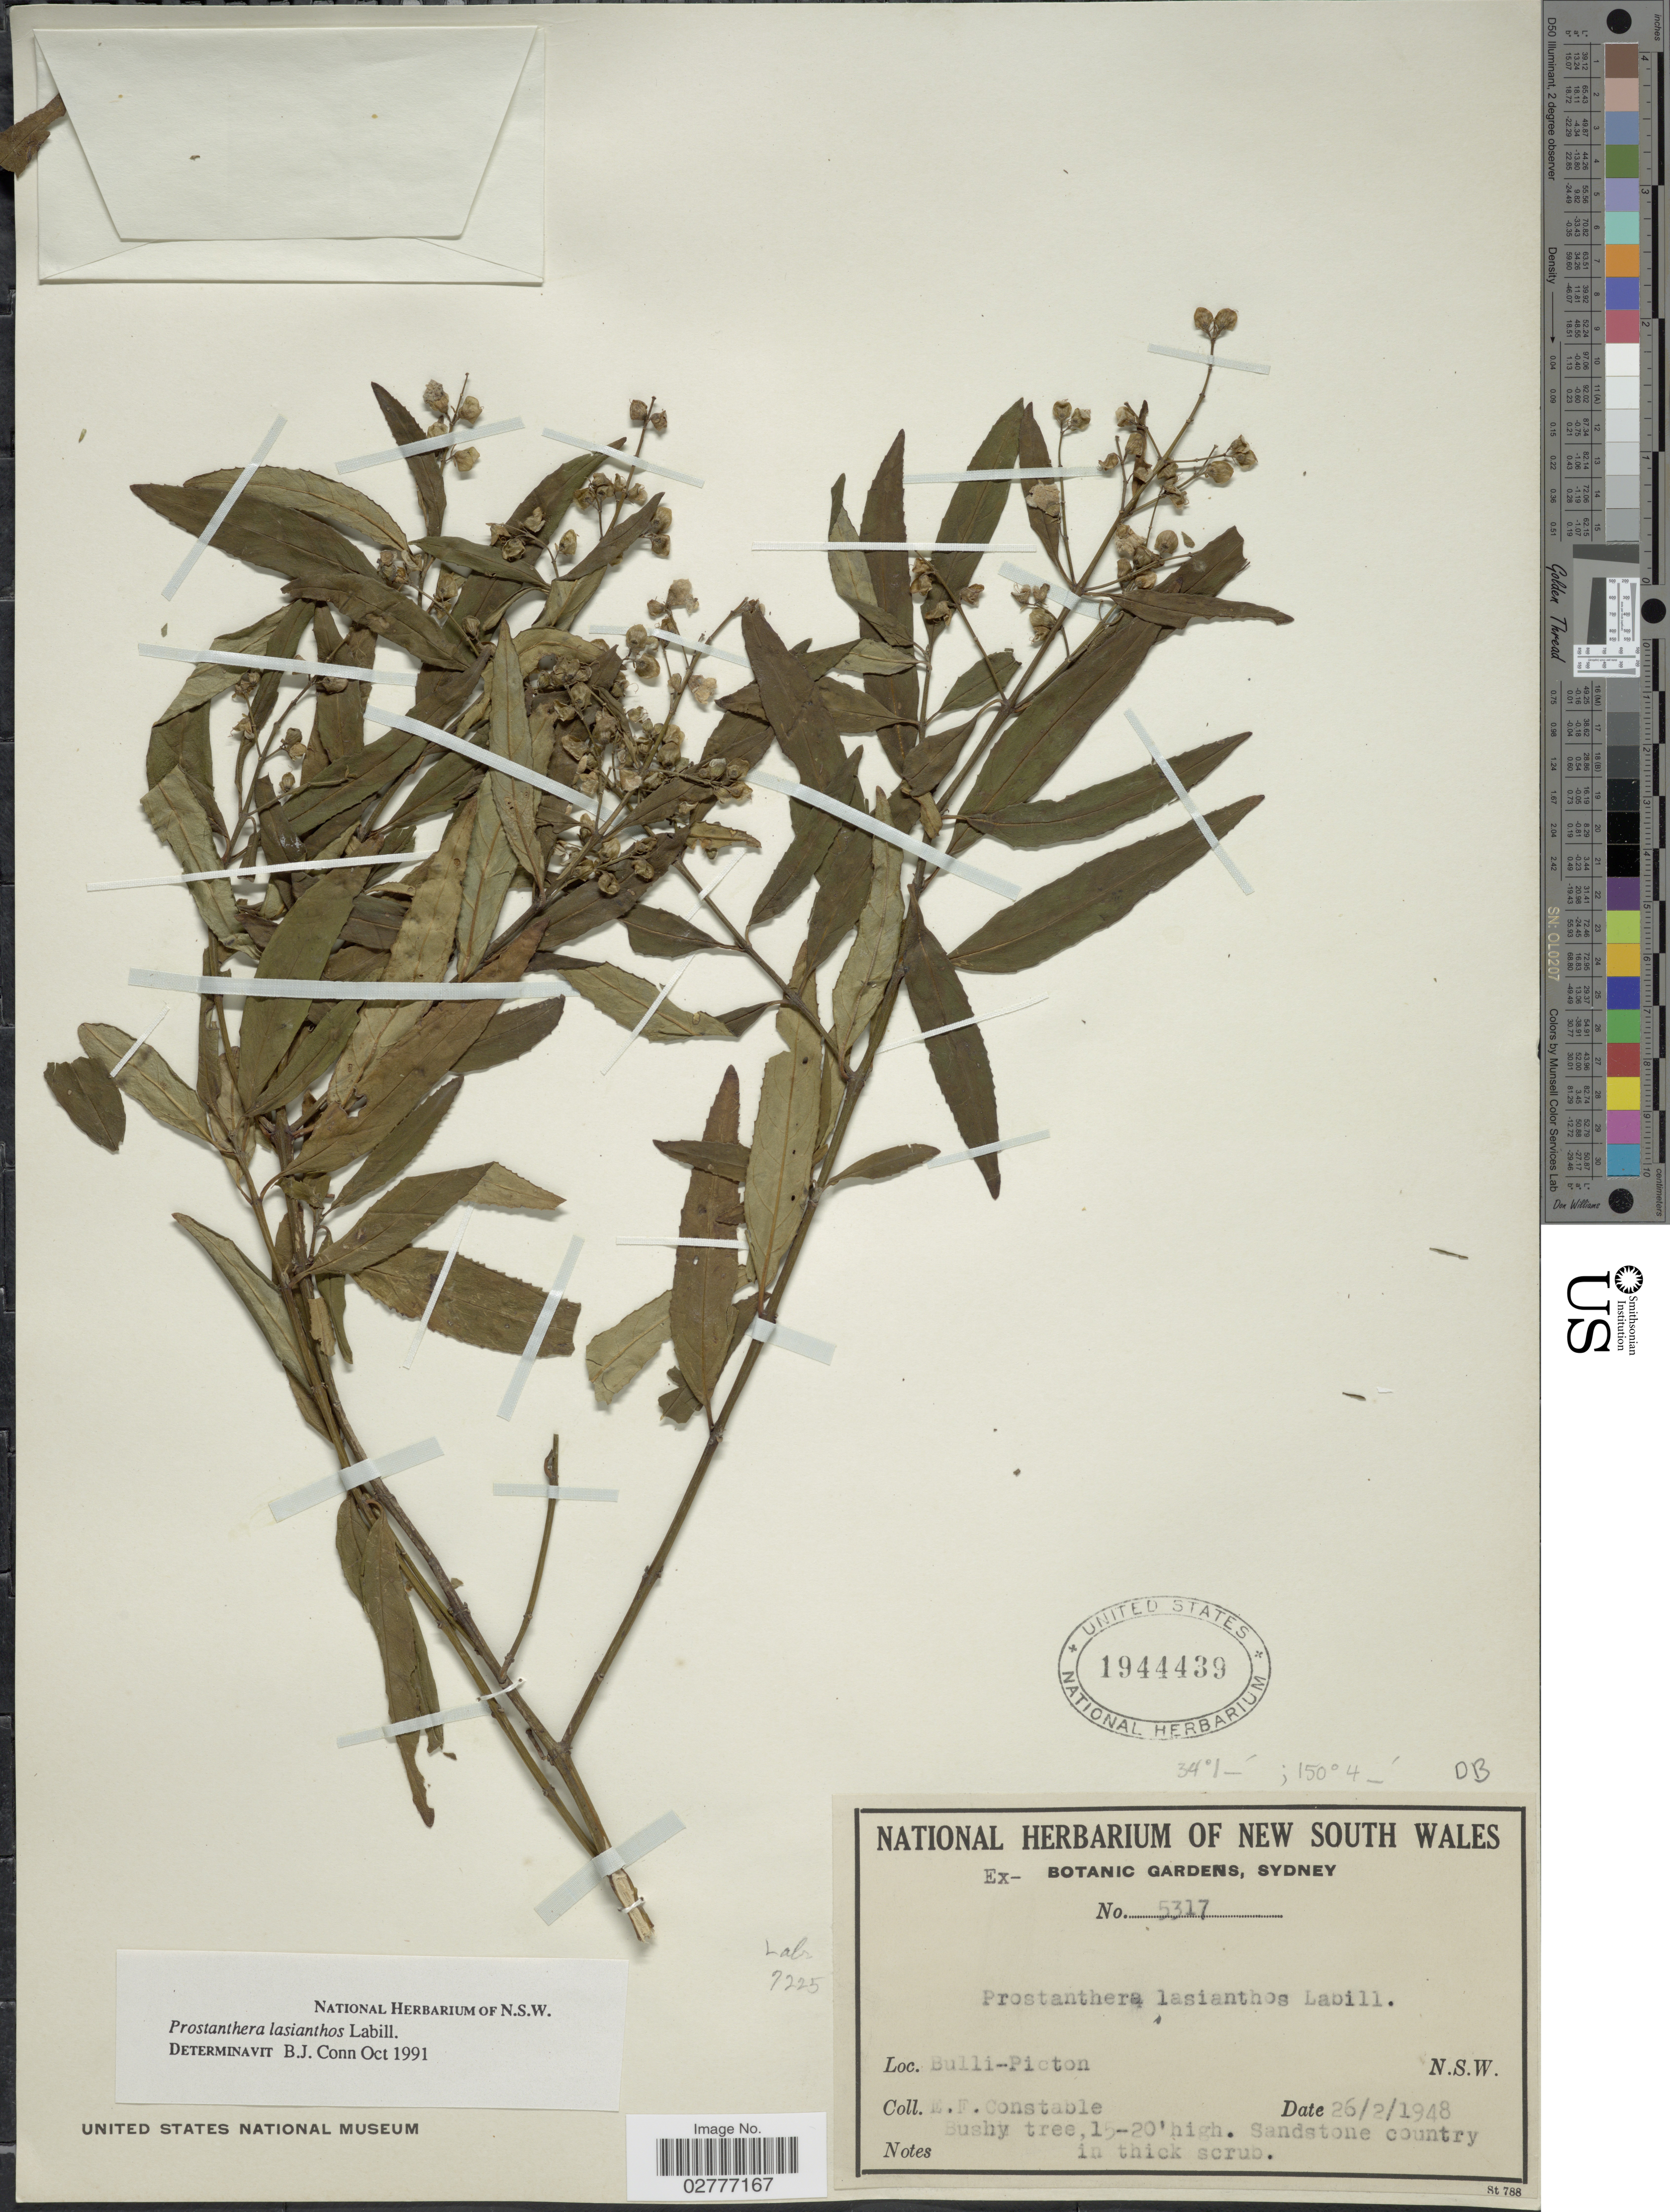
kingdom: Plantae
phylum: Tracheophyta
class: Magnoliopsida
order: Lamiales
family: Lamiaceae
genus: Prostanthera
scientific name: Prostanthera lasianthos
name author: Labill.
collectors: E. F. Constable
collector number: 5317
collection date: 1948-02-26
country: Australia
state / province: New South Wales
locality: Bulli-Picton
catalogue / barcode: US 1944439